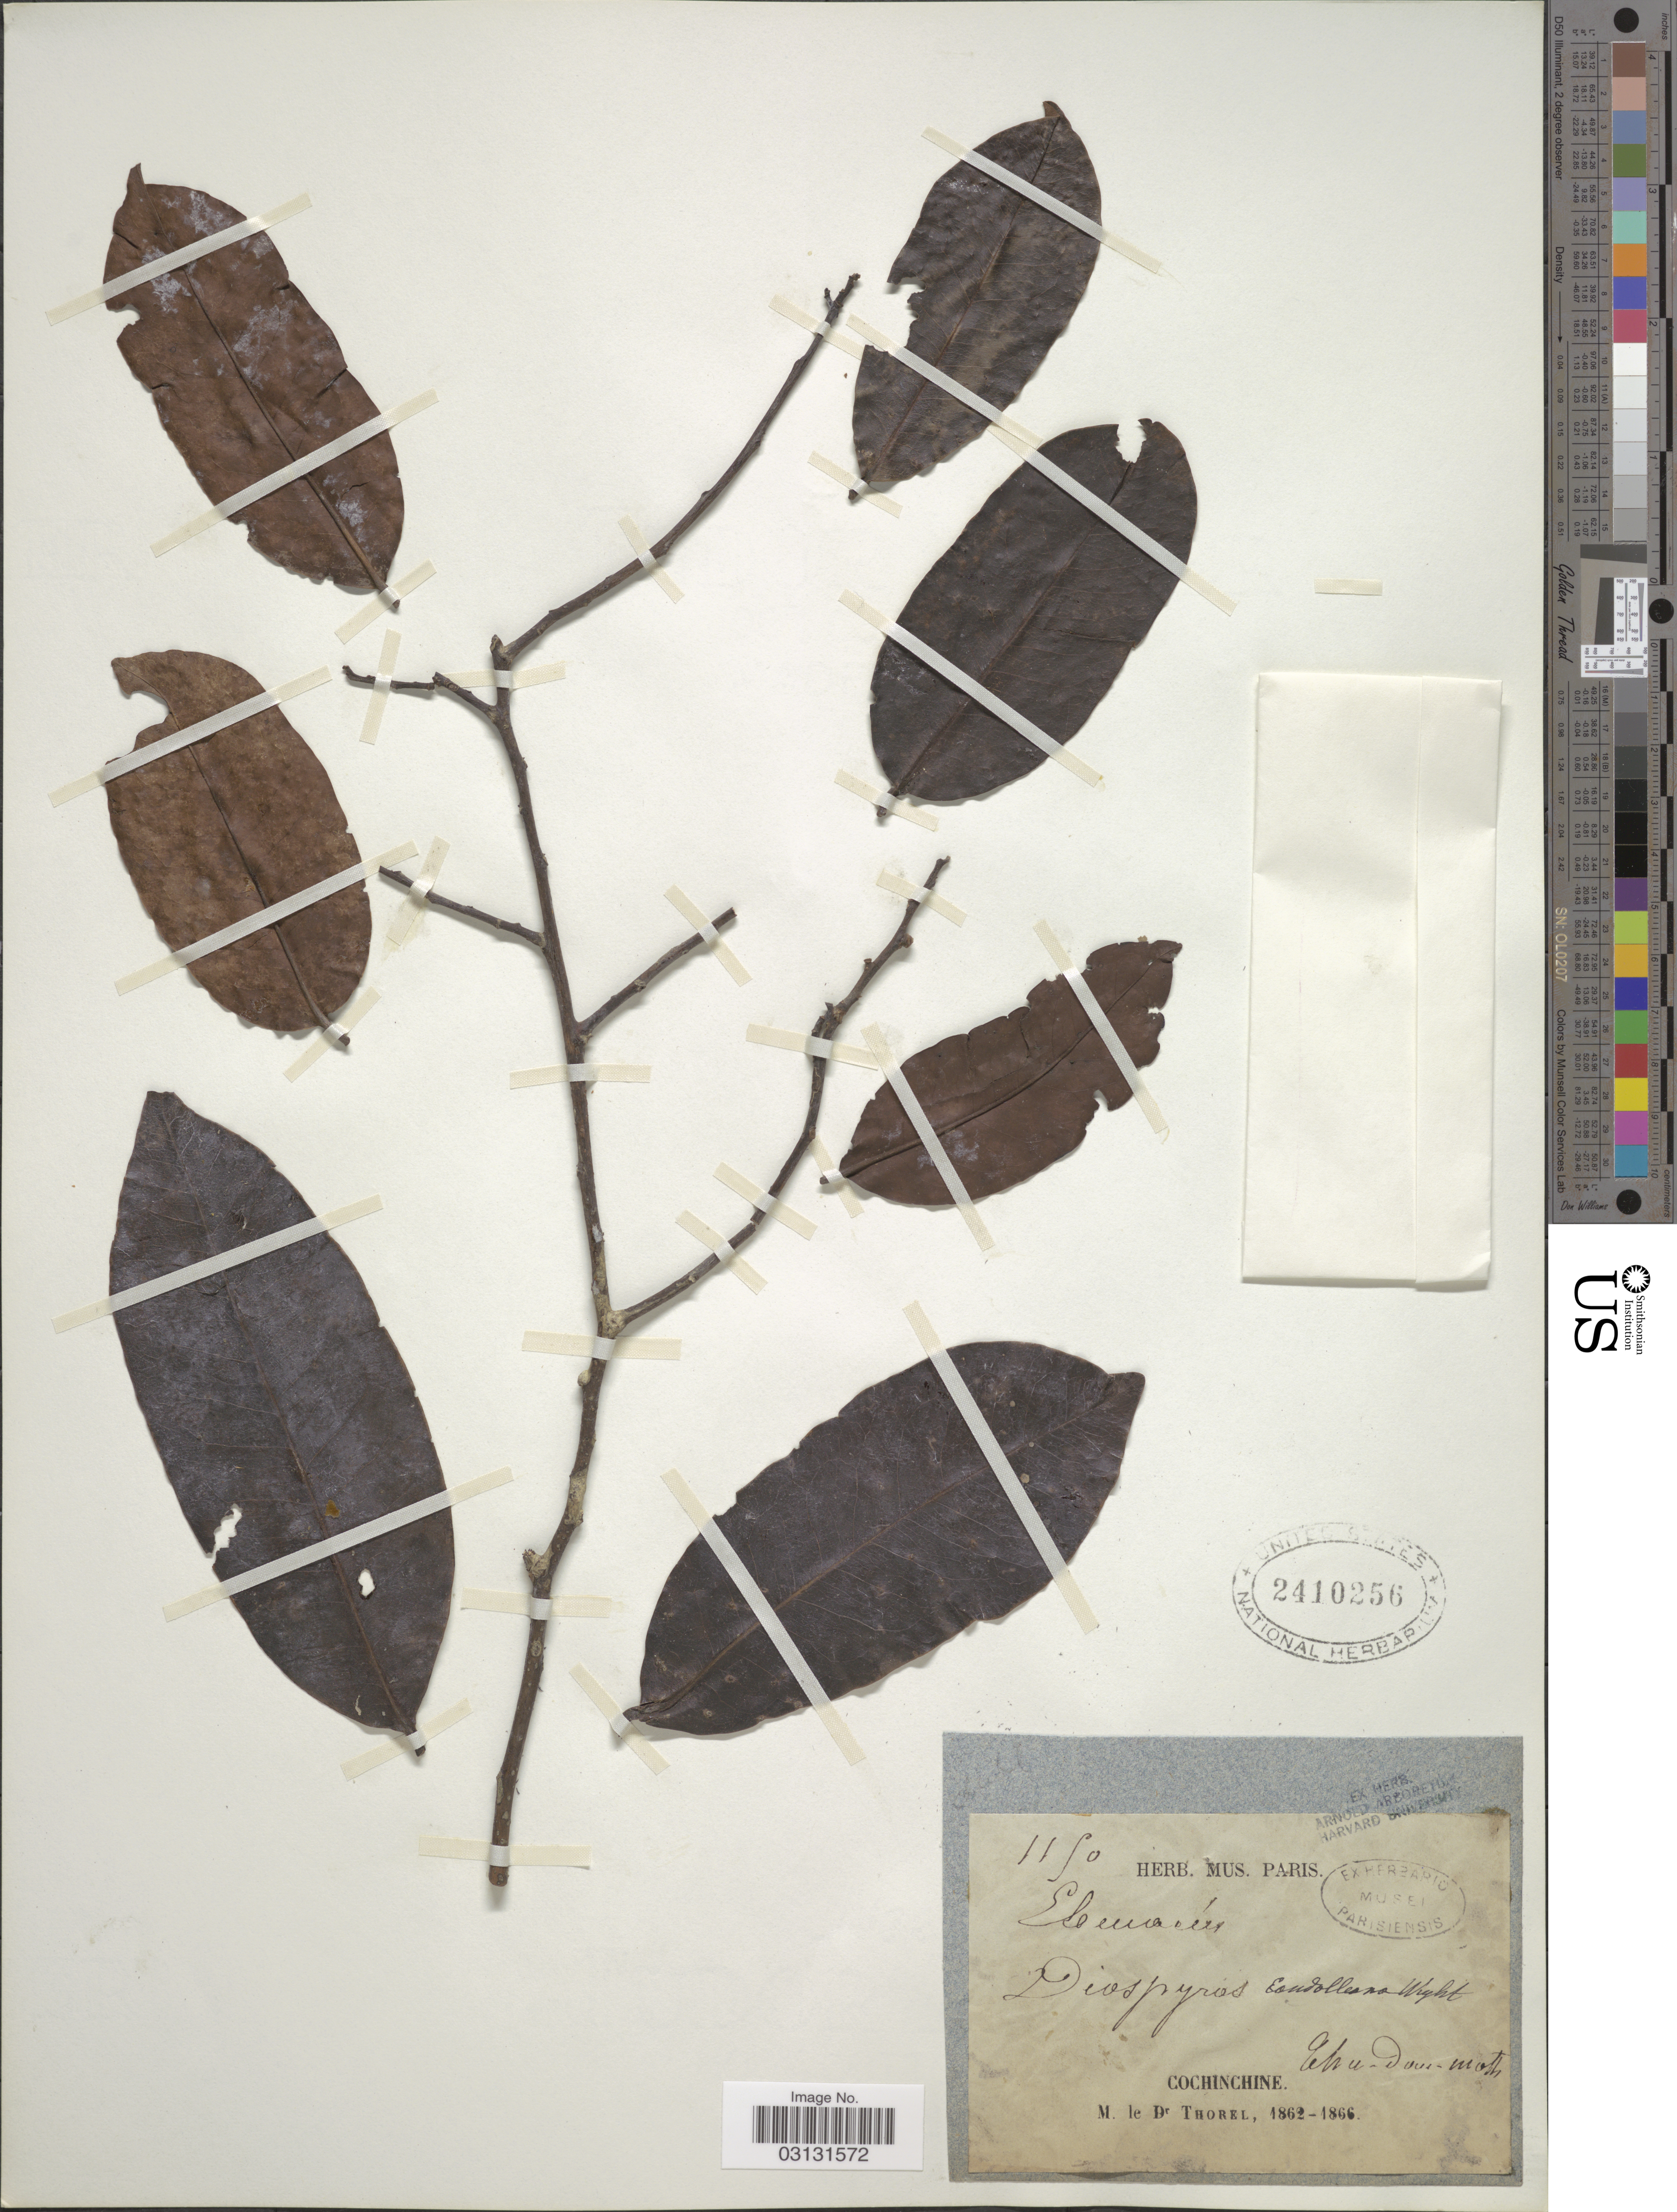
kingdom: Plantae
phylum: Tracheophyta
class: Magnoliopsida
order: Ericales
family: Ebenaceae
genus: Diospyros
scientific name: Diospyros candolleana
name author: Wight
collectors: Thorel, M. "M. [=Monsieur] Thorel" DO NOT USE (error for C. Thorel)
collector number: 1150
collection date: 1862/1866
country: Vietnam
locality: Cochinchine. Thu-Dau-moth.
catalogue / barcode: US 2410256